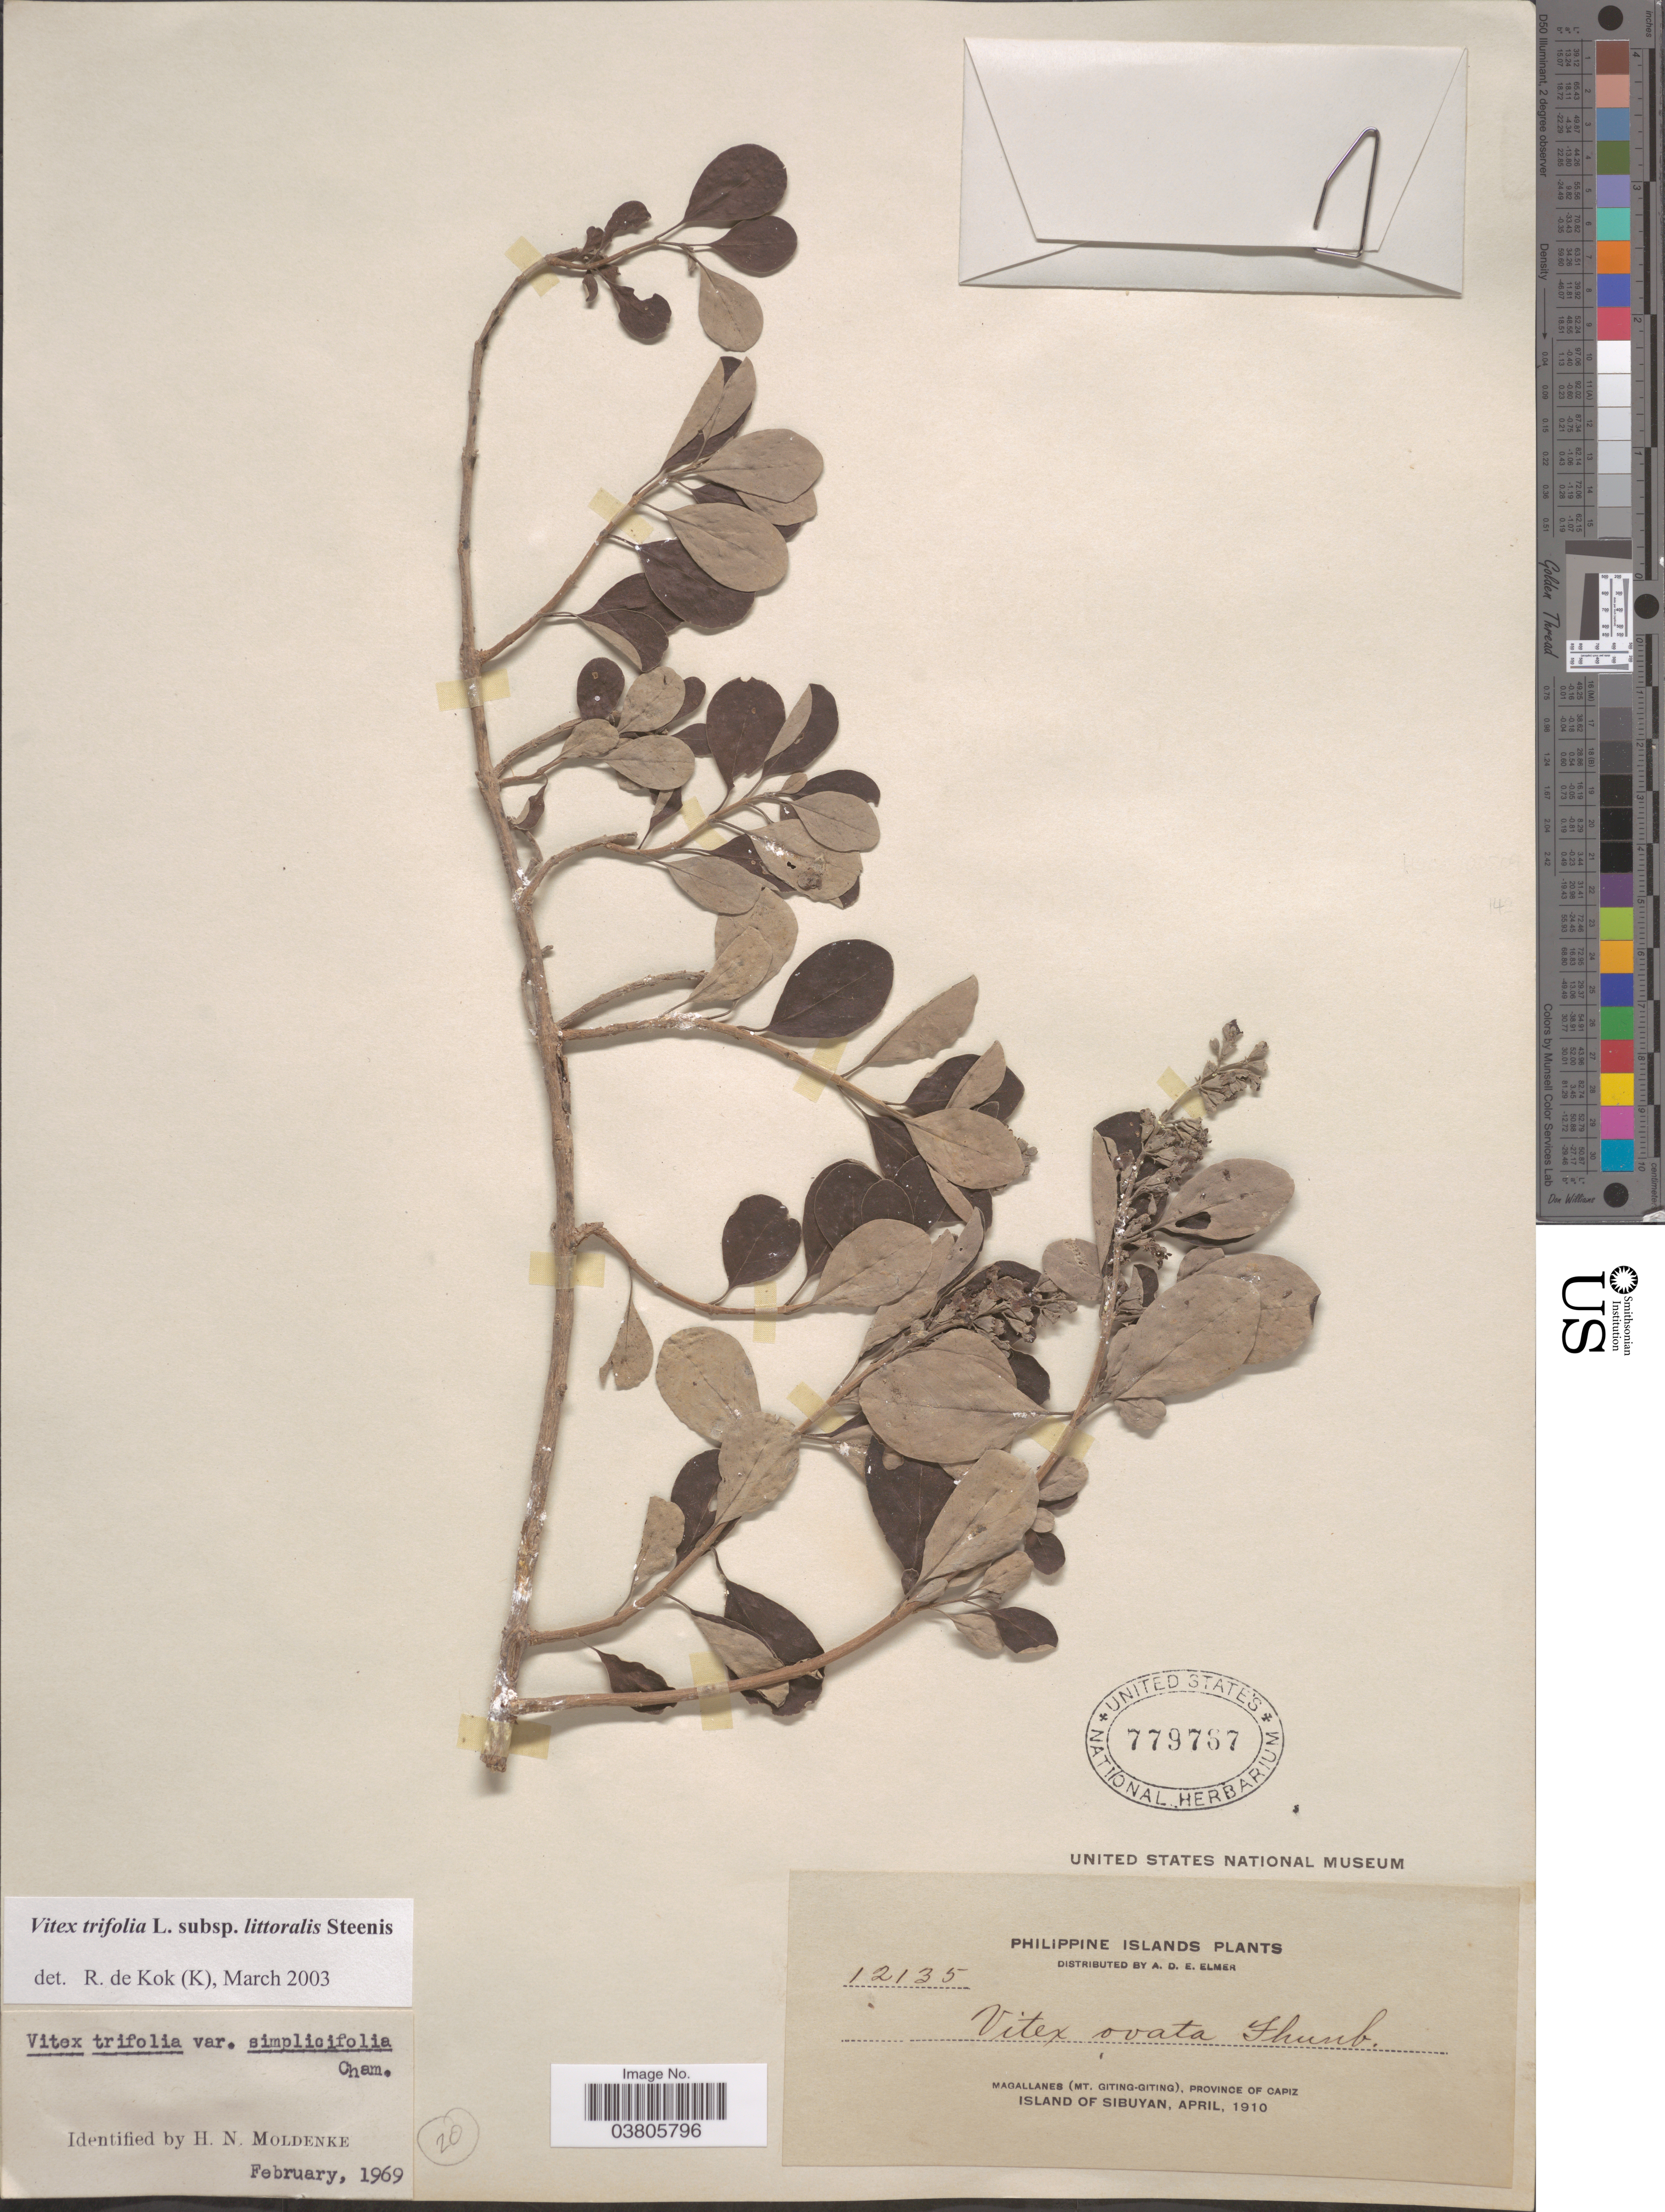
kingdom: Plantae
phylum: Tracheophyta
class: Magnoliopsida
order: Lamiales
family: Lamiaceae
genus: Vitex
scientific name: Vitex trifolia subsp. litoralis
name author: Steenis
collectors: A. D. E. Elmer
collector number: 12135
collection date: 1910-04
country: Philippines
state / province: Western Visayas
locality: Philippine Islands. Magallanes (Mt. Giting-Giting), Province of Capiz, Island of Sibuyan.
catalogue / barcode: US 779767